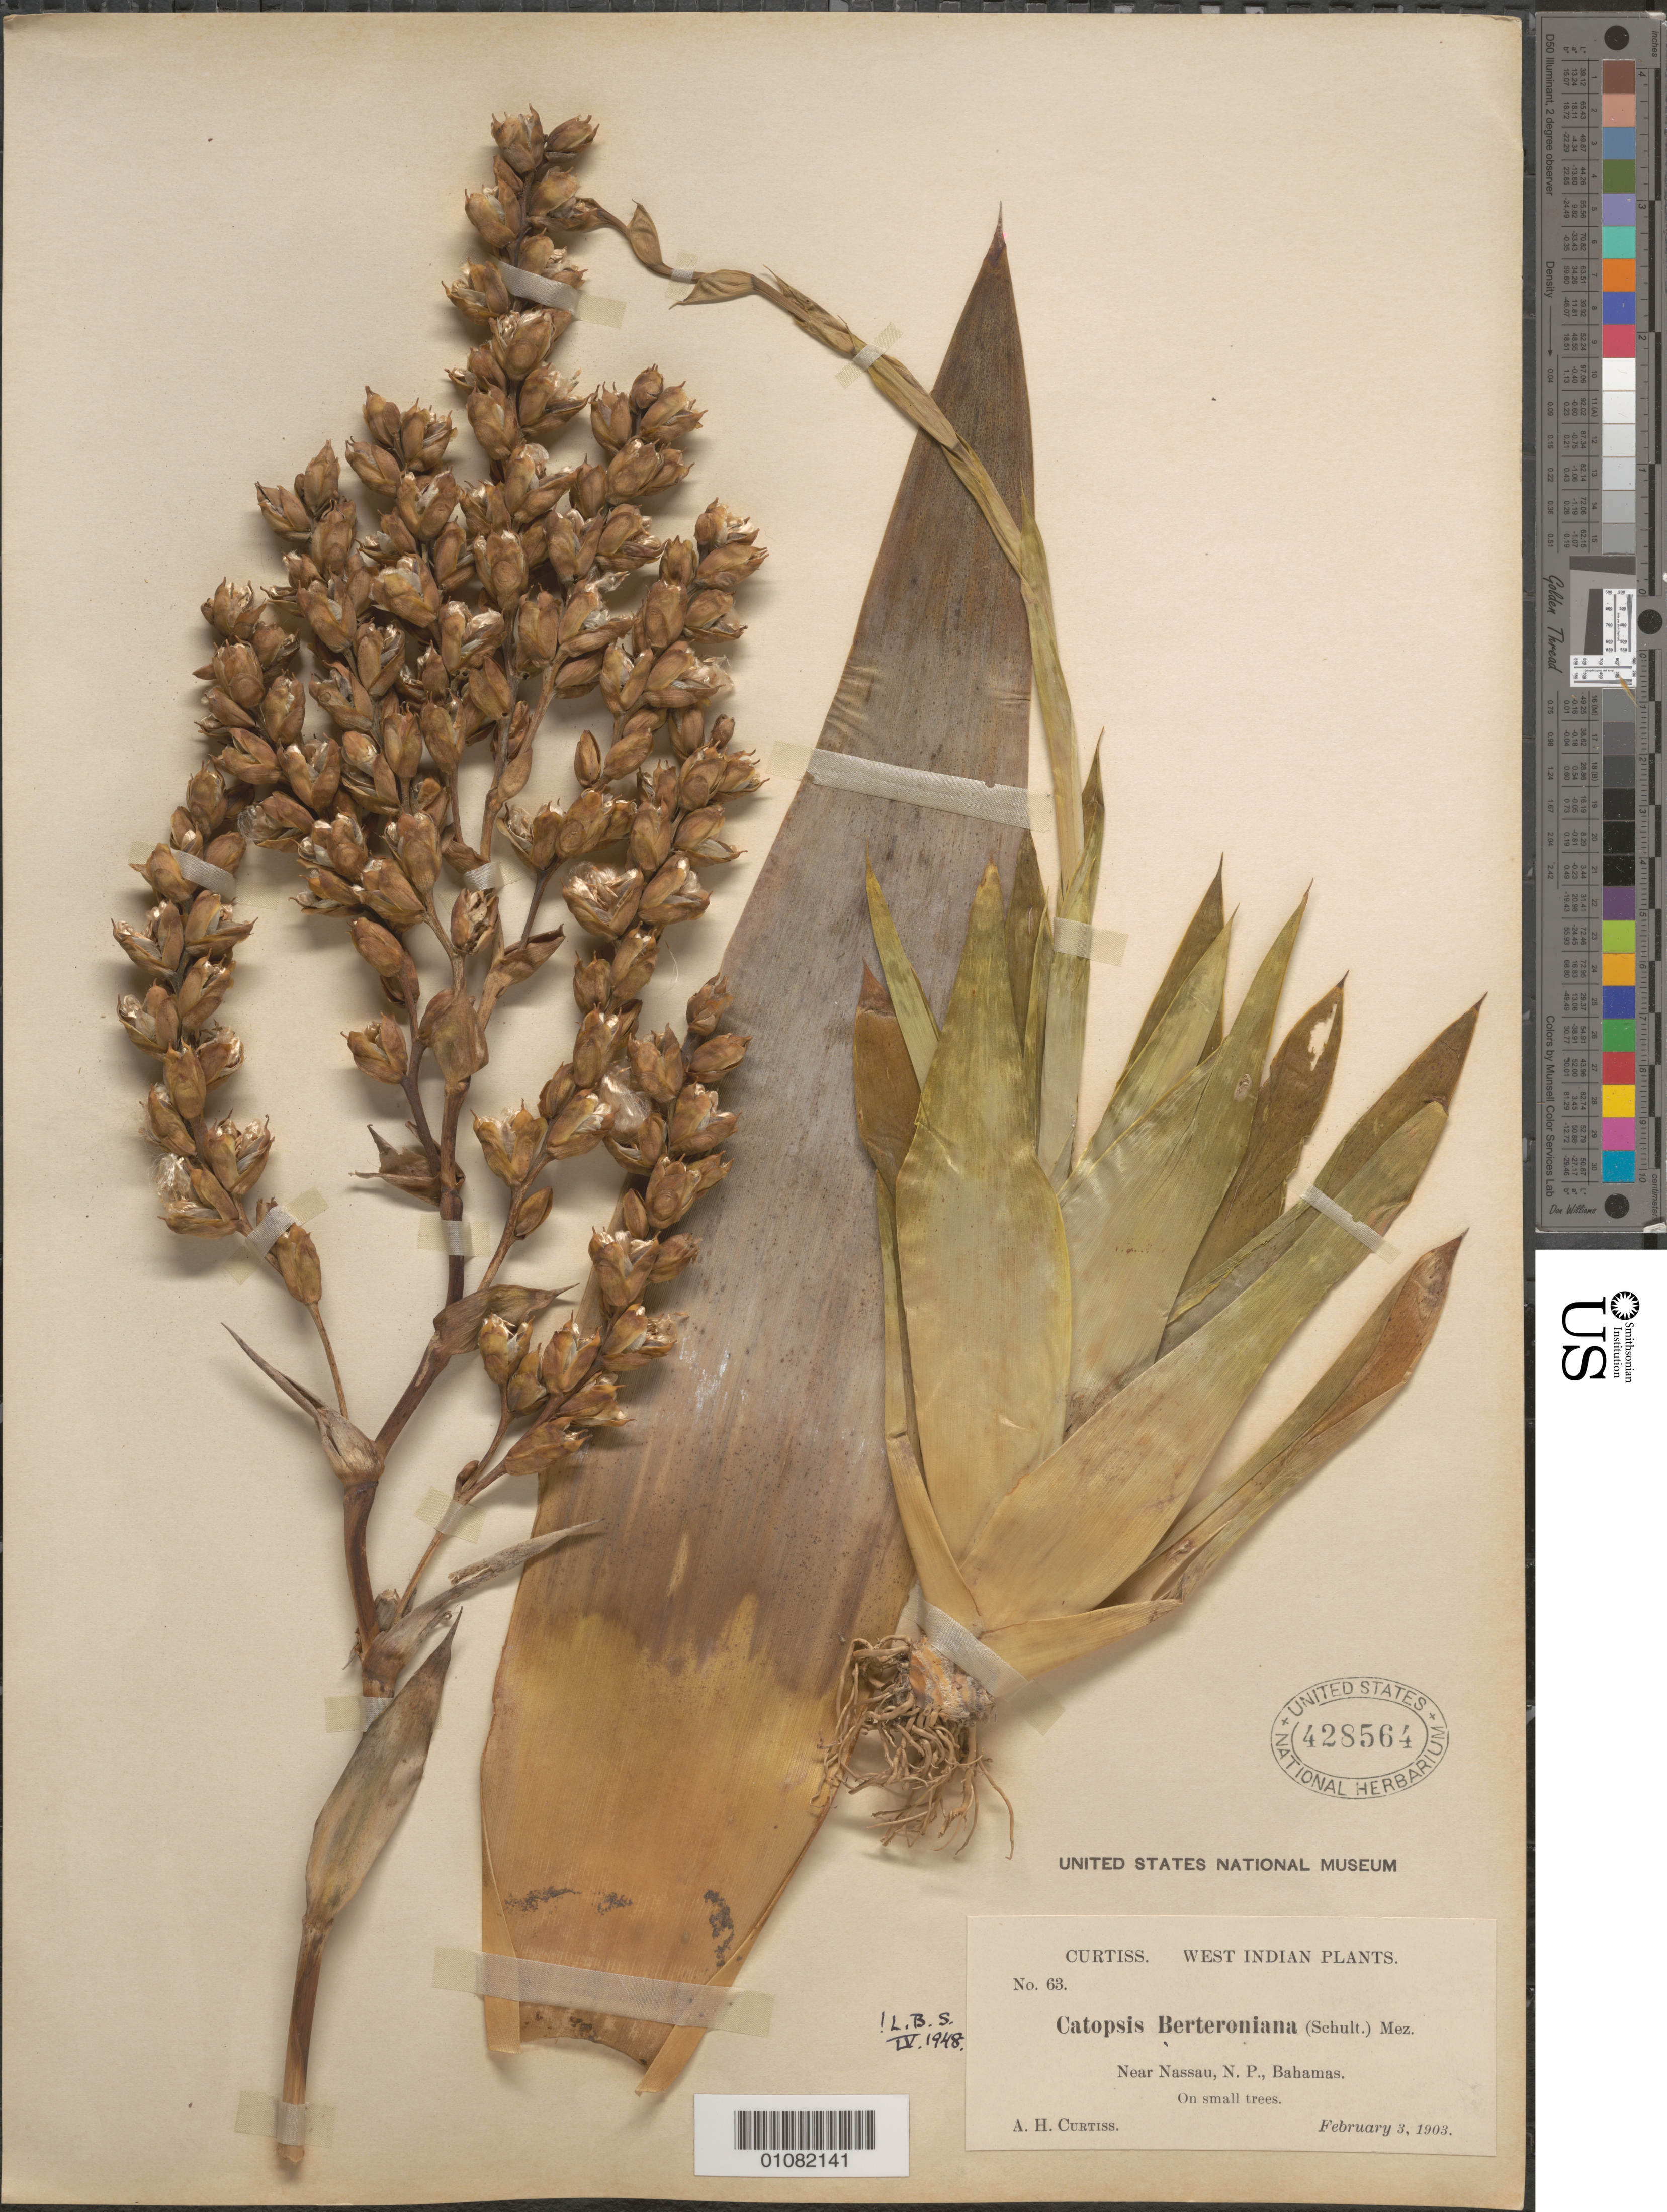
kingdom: Plantae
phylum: Tracheophyta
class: Liliopsida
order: Poales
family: Bromeliaceae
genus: Catopsis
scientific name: Catopsis berteroniana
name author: (Schult. & Schult. f.) Mez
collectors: A. H. Curtiss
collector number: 63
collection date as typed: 03 Feb 1903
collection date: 1903-02-03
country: Bahamas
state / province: New Providence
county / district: Nassau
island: New Providence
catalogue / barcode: US 428564